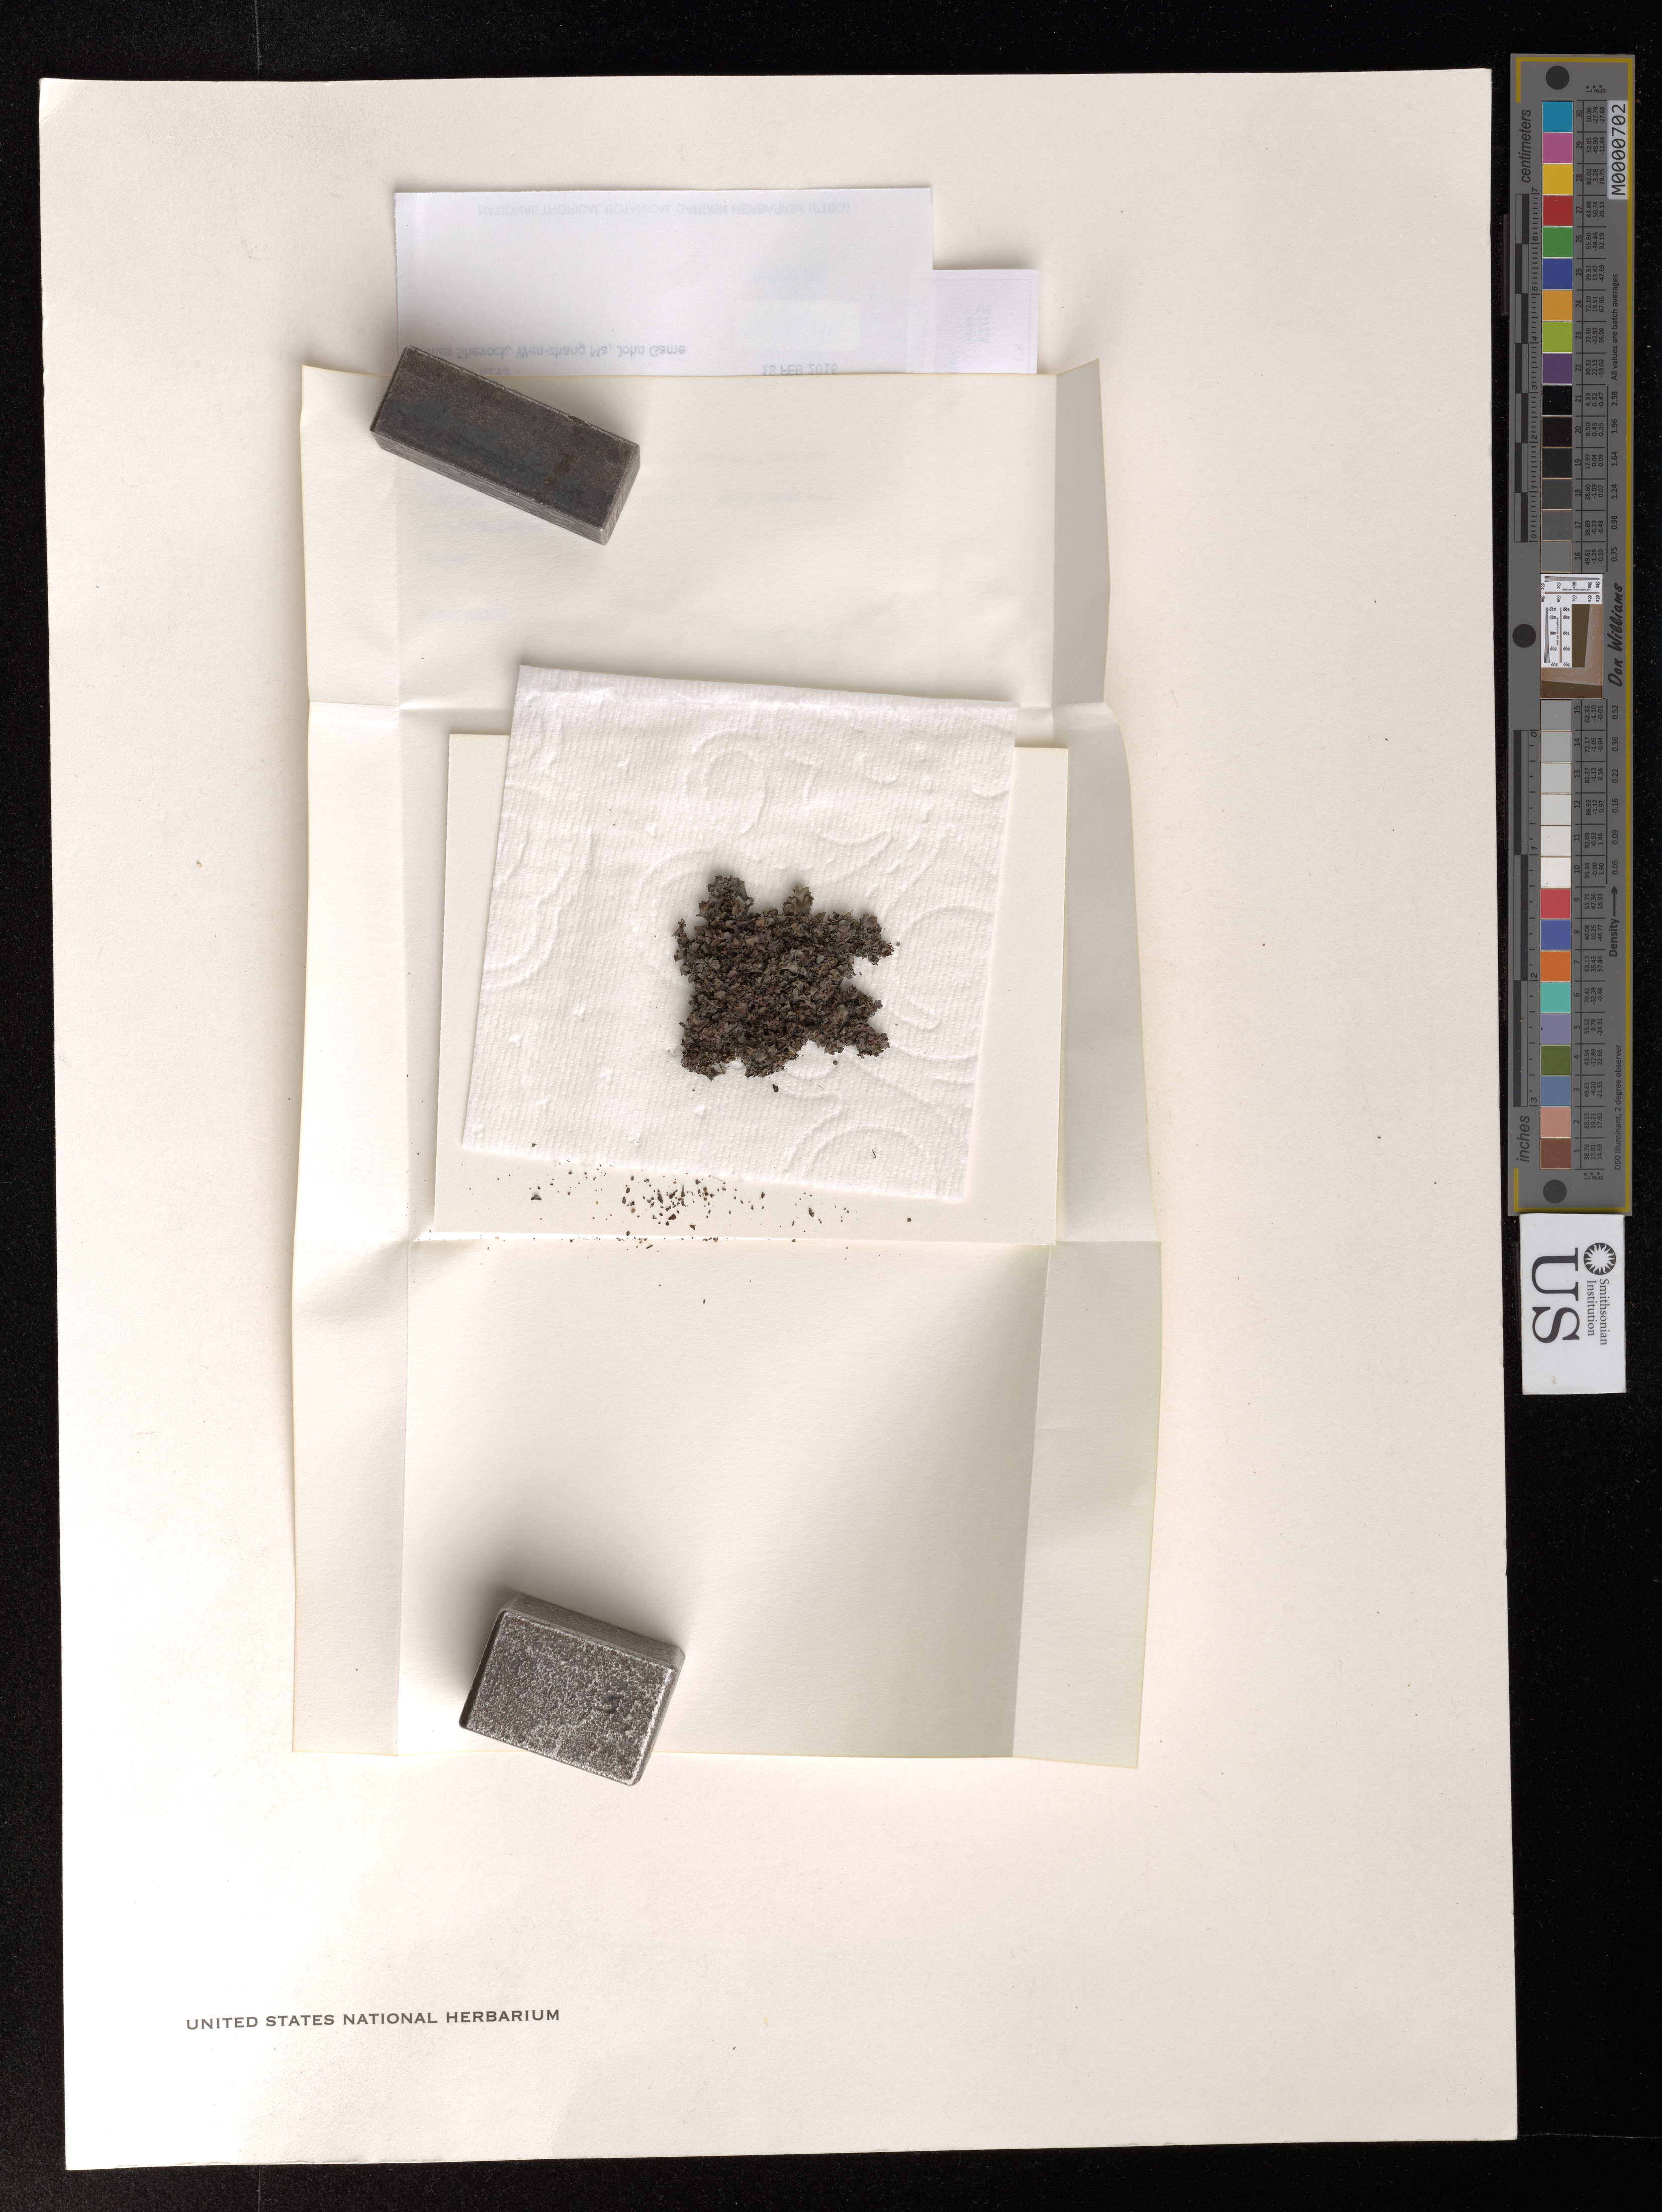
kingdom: Fungi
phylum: Ascomycota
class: Lecanoromycetes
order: Peltigerales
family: Collemataceae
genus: Leptogium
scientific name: Leptogium denticulatum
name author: Tuck.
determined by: Smith, C. W.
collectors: T. W. Flynn, J. R. Shevock, W. Ma & J. Game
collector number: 8243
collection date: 2016-02-18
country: United States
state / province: Hawaii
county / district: Kauai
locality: Kauai Lihue District. Along road to Blue Hole.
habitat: Secondary vegetation. Albizia canopy with Psidium, Clidemia and Melastoma understory.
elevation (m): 334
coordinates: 22.061662, -159.466947